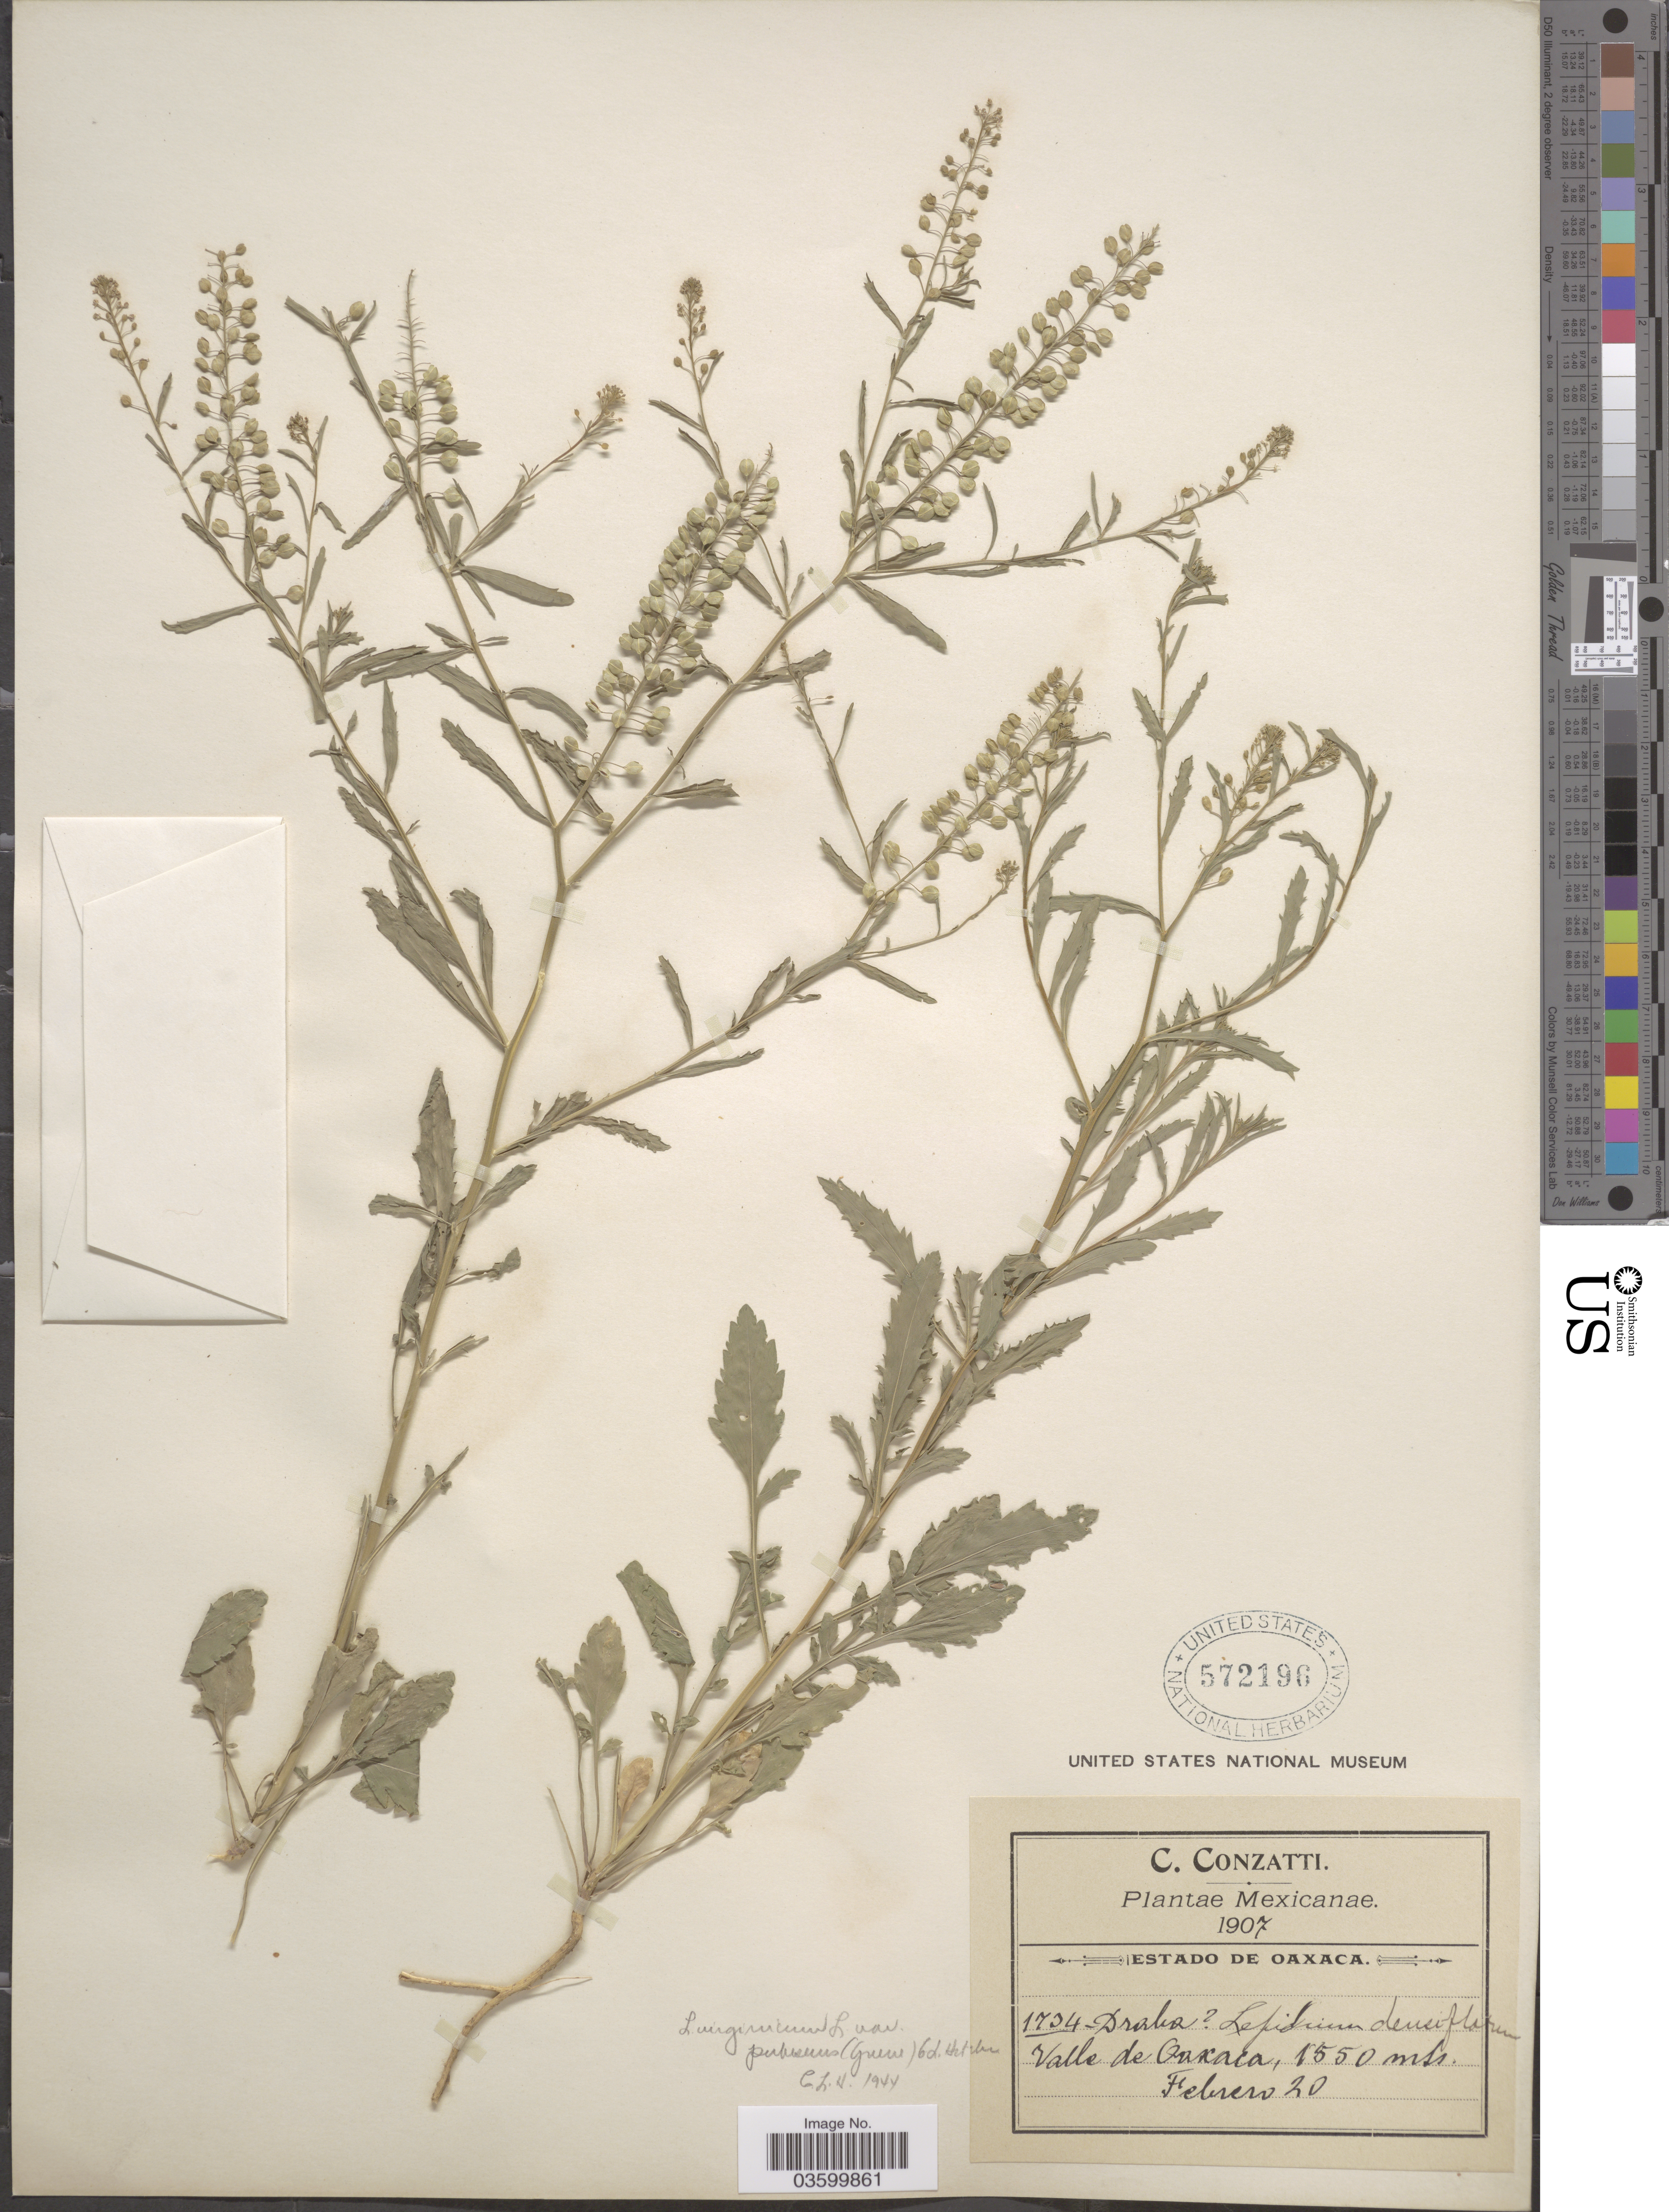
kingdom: Plantae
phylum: Tracheophyta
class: Magnoliopsida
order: Brassicales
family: Brassicaceae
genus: Lepidium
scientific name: Lepidium virginicum var. pubescens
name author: (Greene) C.L. Hitchc.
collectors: C. Conzatti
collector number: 1734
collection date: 1907-02-20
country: Mexico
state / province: Oaxaca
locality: Valle de Oaxaca.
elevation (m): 1550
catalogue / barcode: US 572196